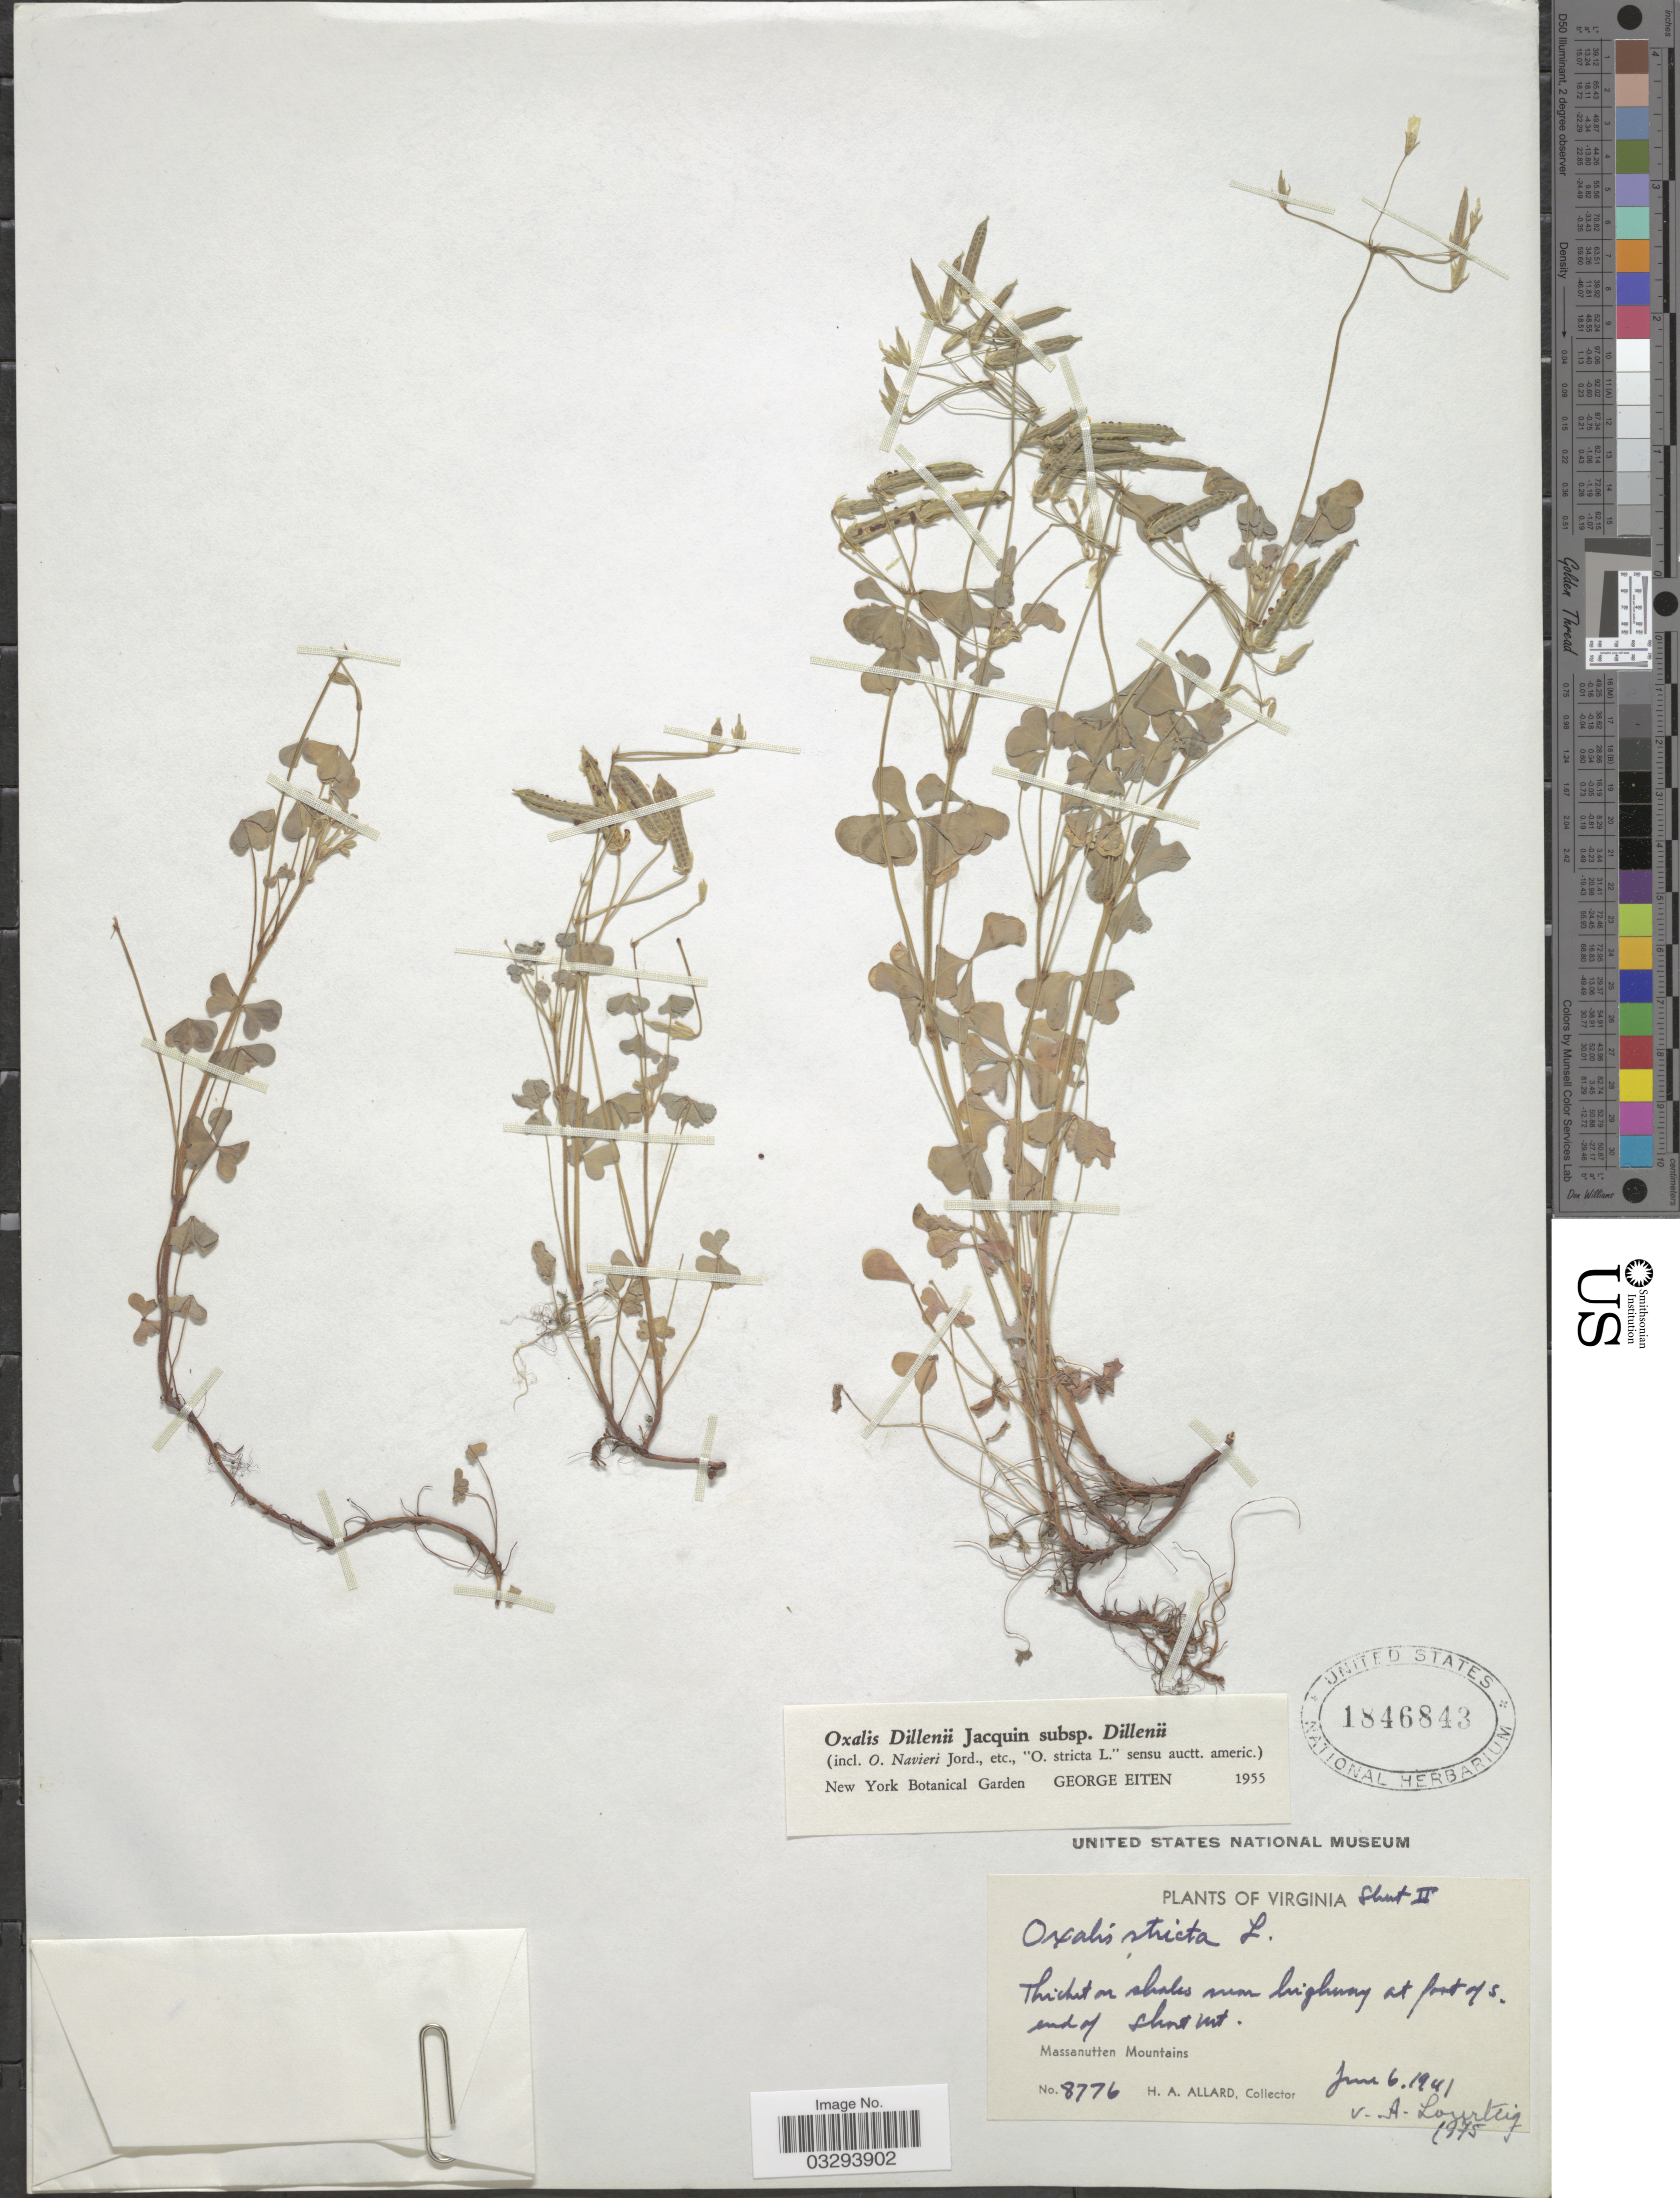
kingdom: Plantae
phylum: Tracheophyta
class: Magnoliopsida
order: Oxalidales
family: Oxalidaceae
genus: Oxalis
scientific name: Oxalis stricta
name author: L.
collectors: H. A. Allard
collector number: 8776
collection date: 1941-06-06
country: United States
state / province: Virginia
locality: At foot of S. end of Short Mt. Massanutten Mountains.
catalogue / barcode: US 1846843